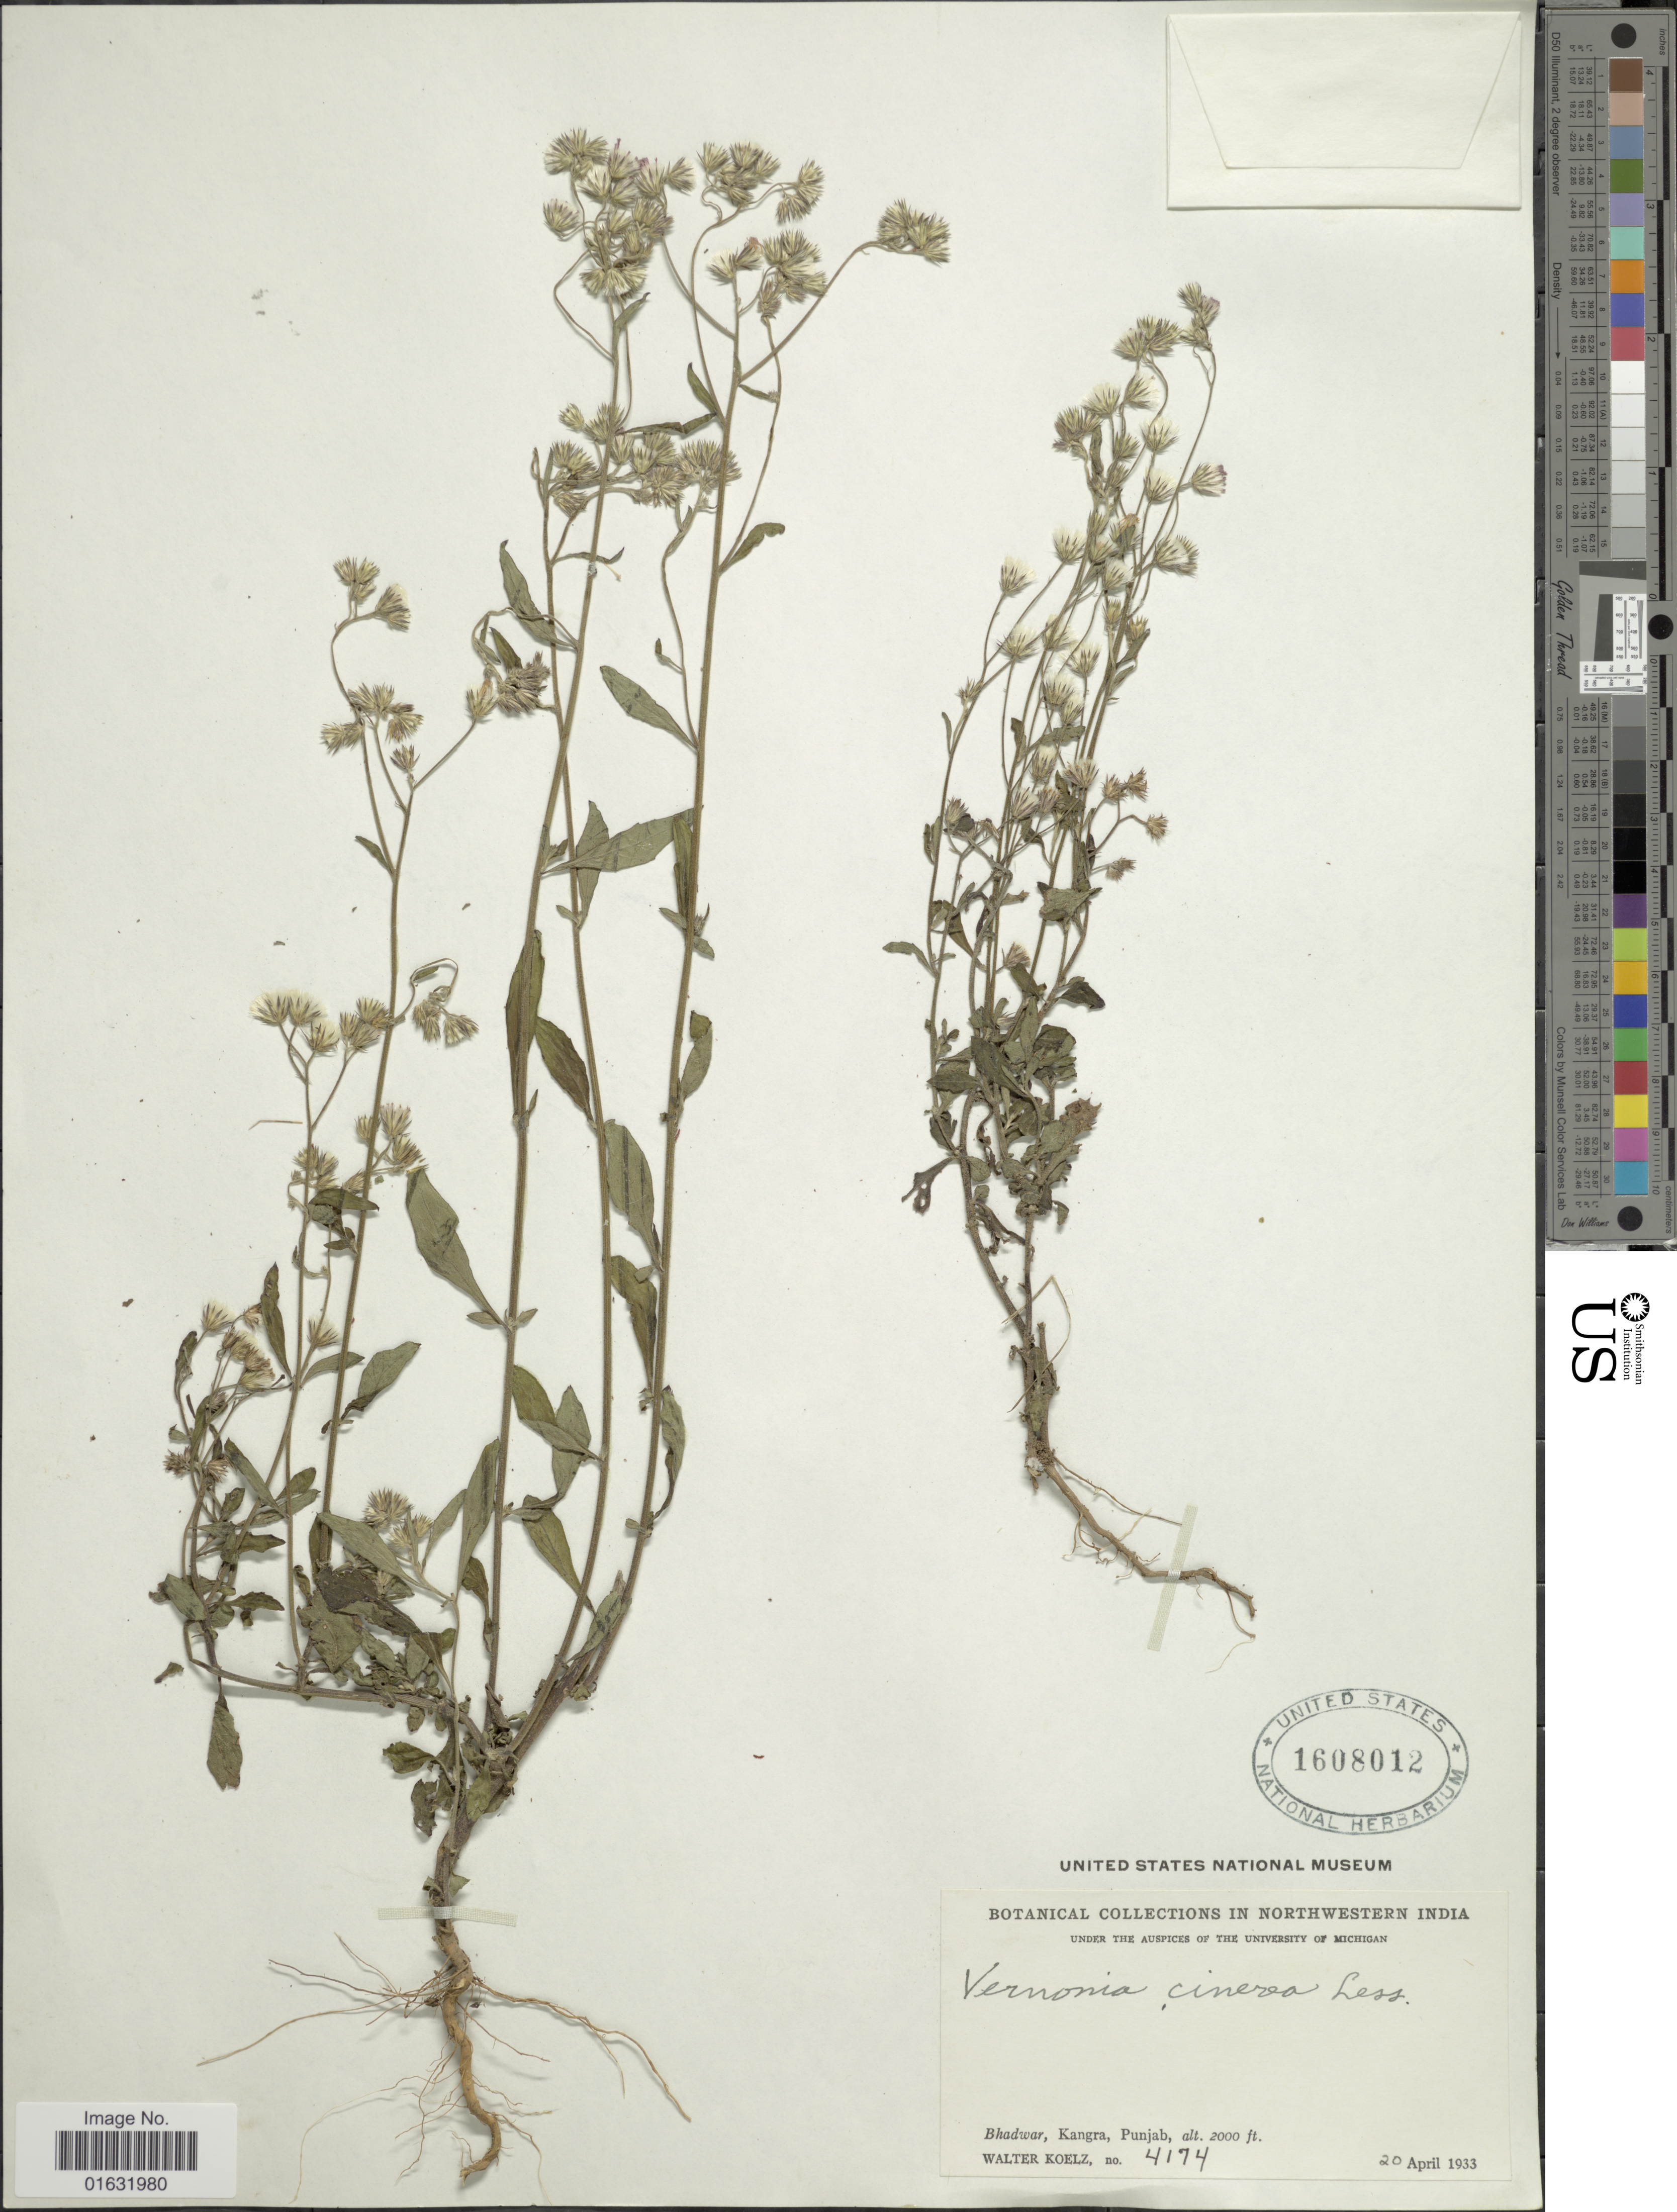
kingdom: Plantae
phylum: Tracheophyta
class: Magnoliopsida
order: Asterales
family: Asteraceae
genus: Cyanthillium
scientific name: Cyanthillium cinereum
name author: (L.) H. Rob.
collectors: W. N. Koelz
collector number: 4147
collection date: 1933-04-20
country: India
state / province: Himachal Pradesh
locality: Northwestern India, Bhadwar, Kangra, Punjab.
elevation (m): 610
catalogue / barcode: US 1608012